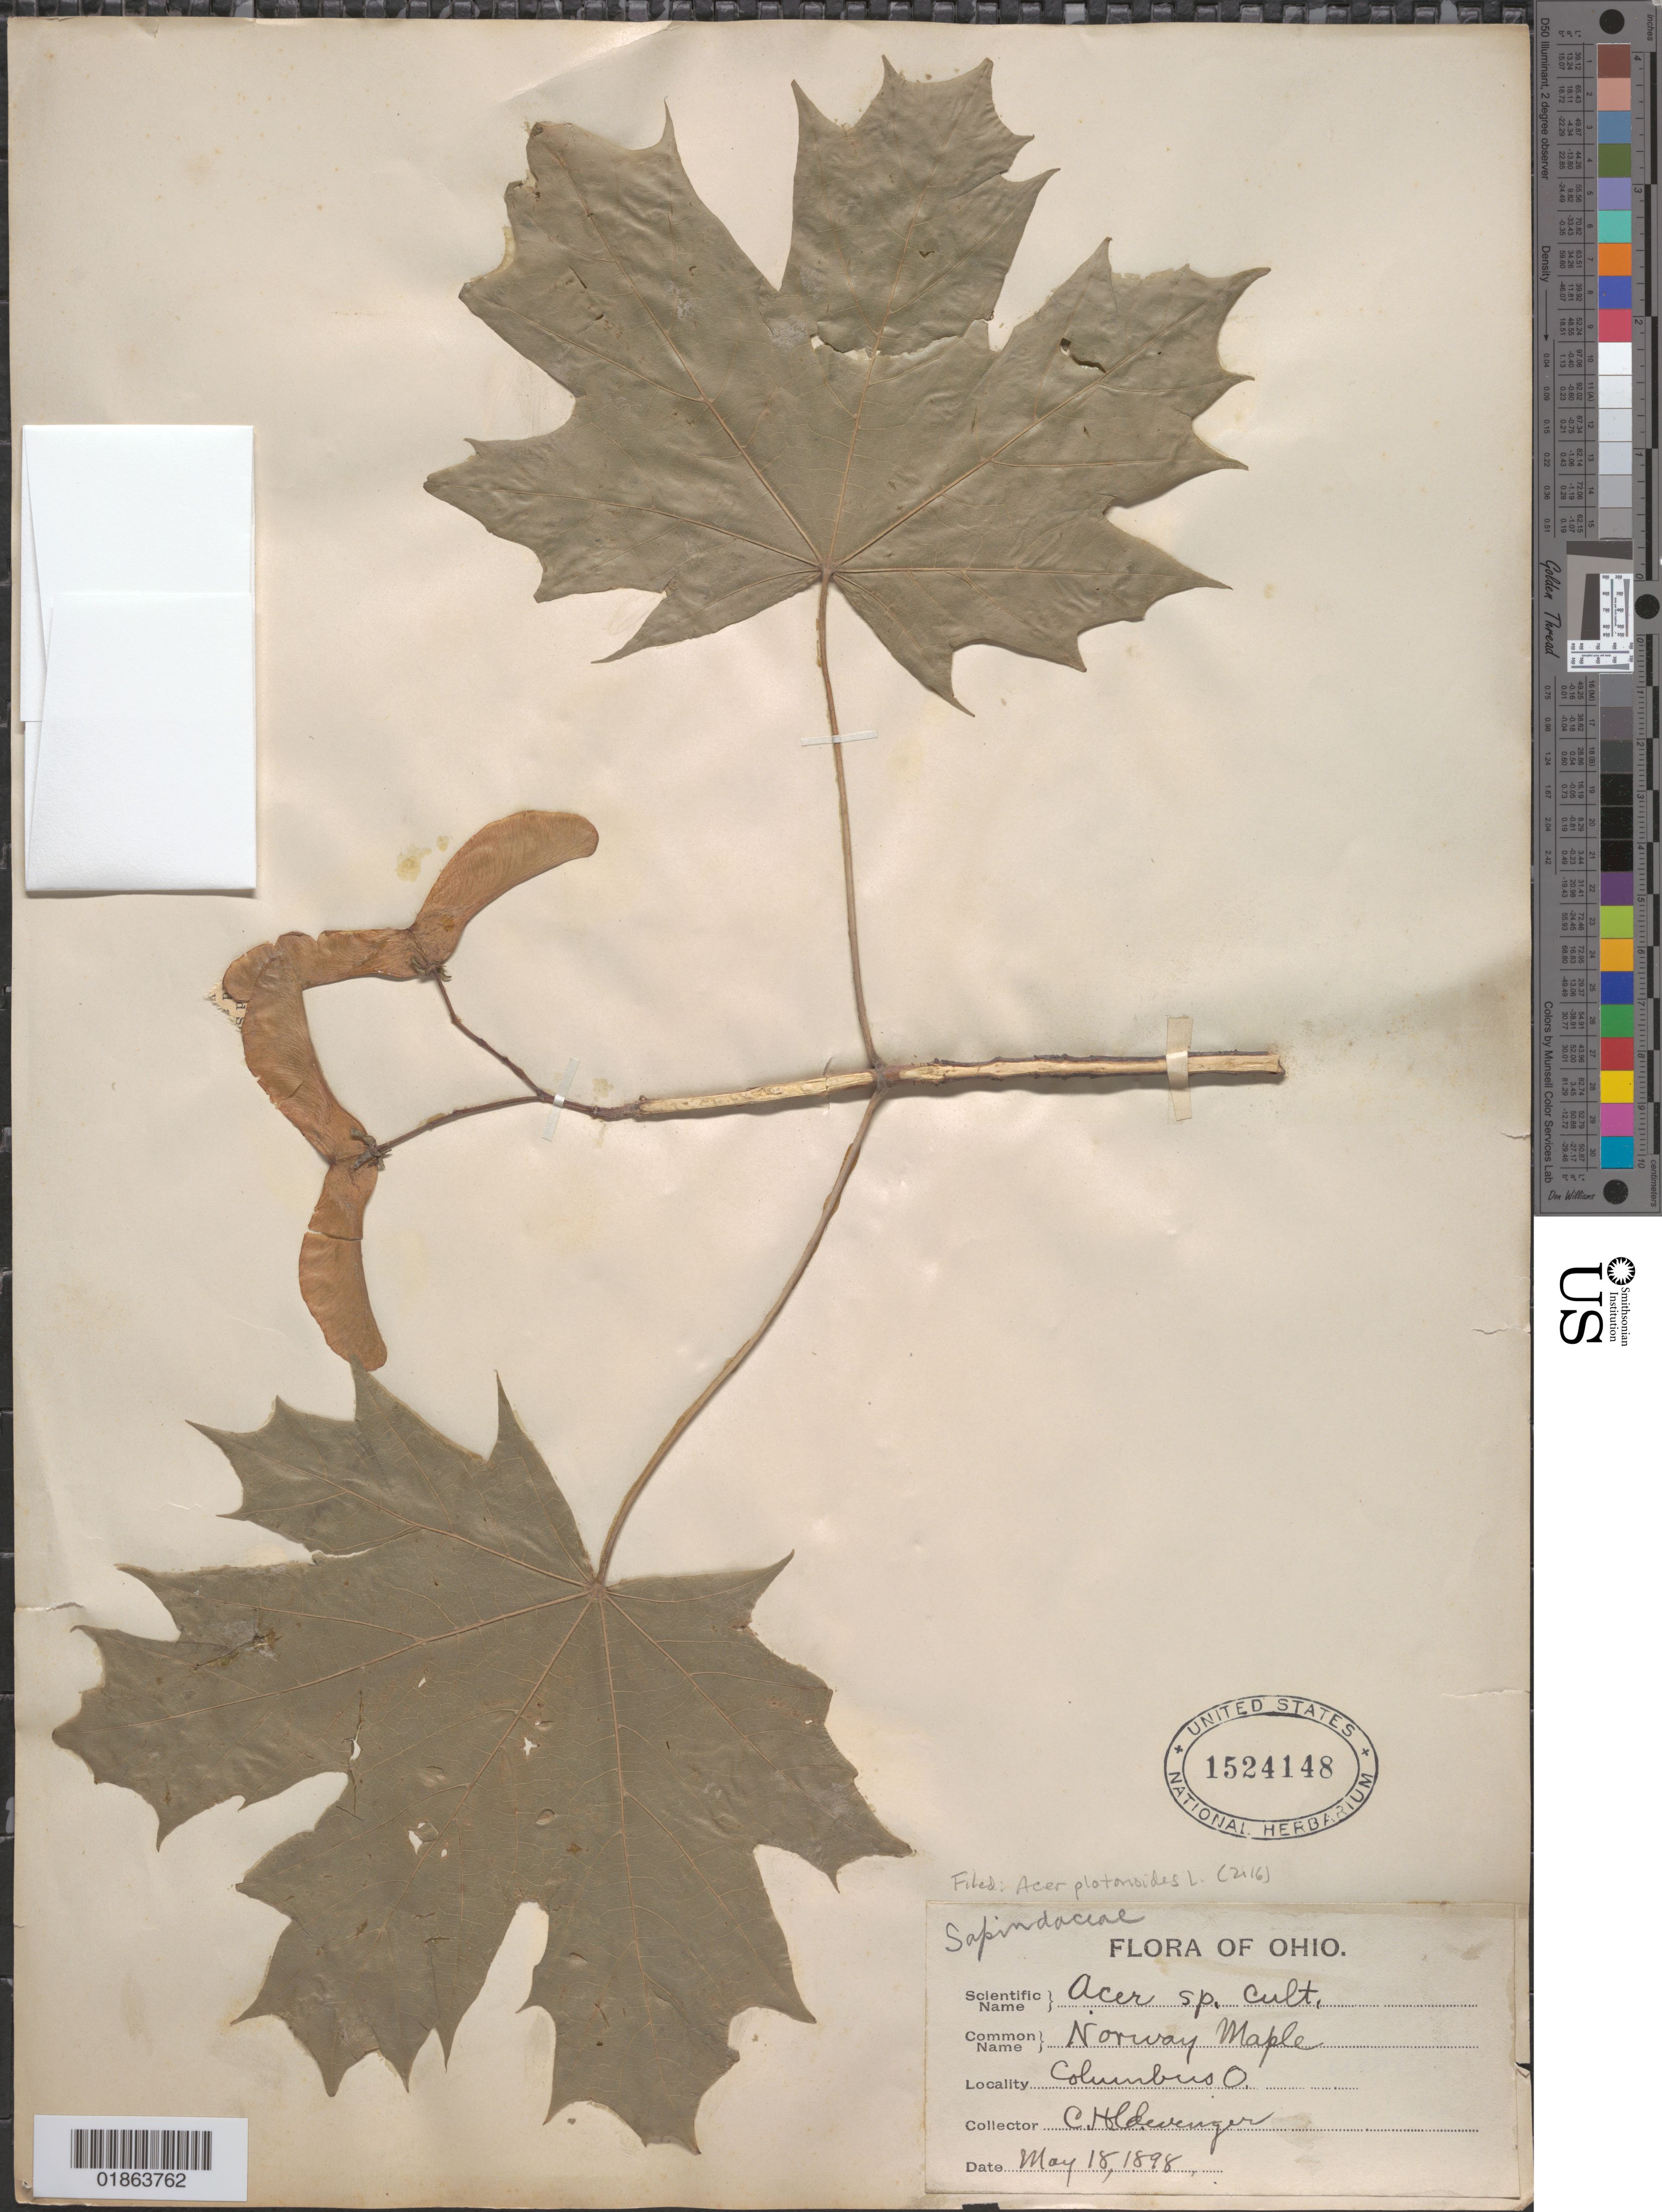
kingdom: Plantae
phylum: Tracheophyta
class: Magnoliopsida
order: Sapindales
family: Sapindaceae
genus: Acer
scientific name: Acer platanoides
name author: L.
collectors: C. H. Clevenger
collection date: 1898-05-18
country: United States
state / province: Ohio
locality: Columbus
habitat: Cultivated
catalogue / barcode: US 1524148